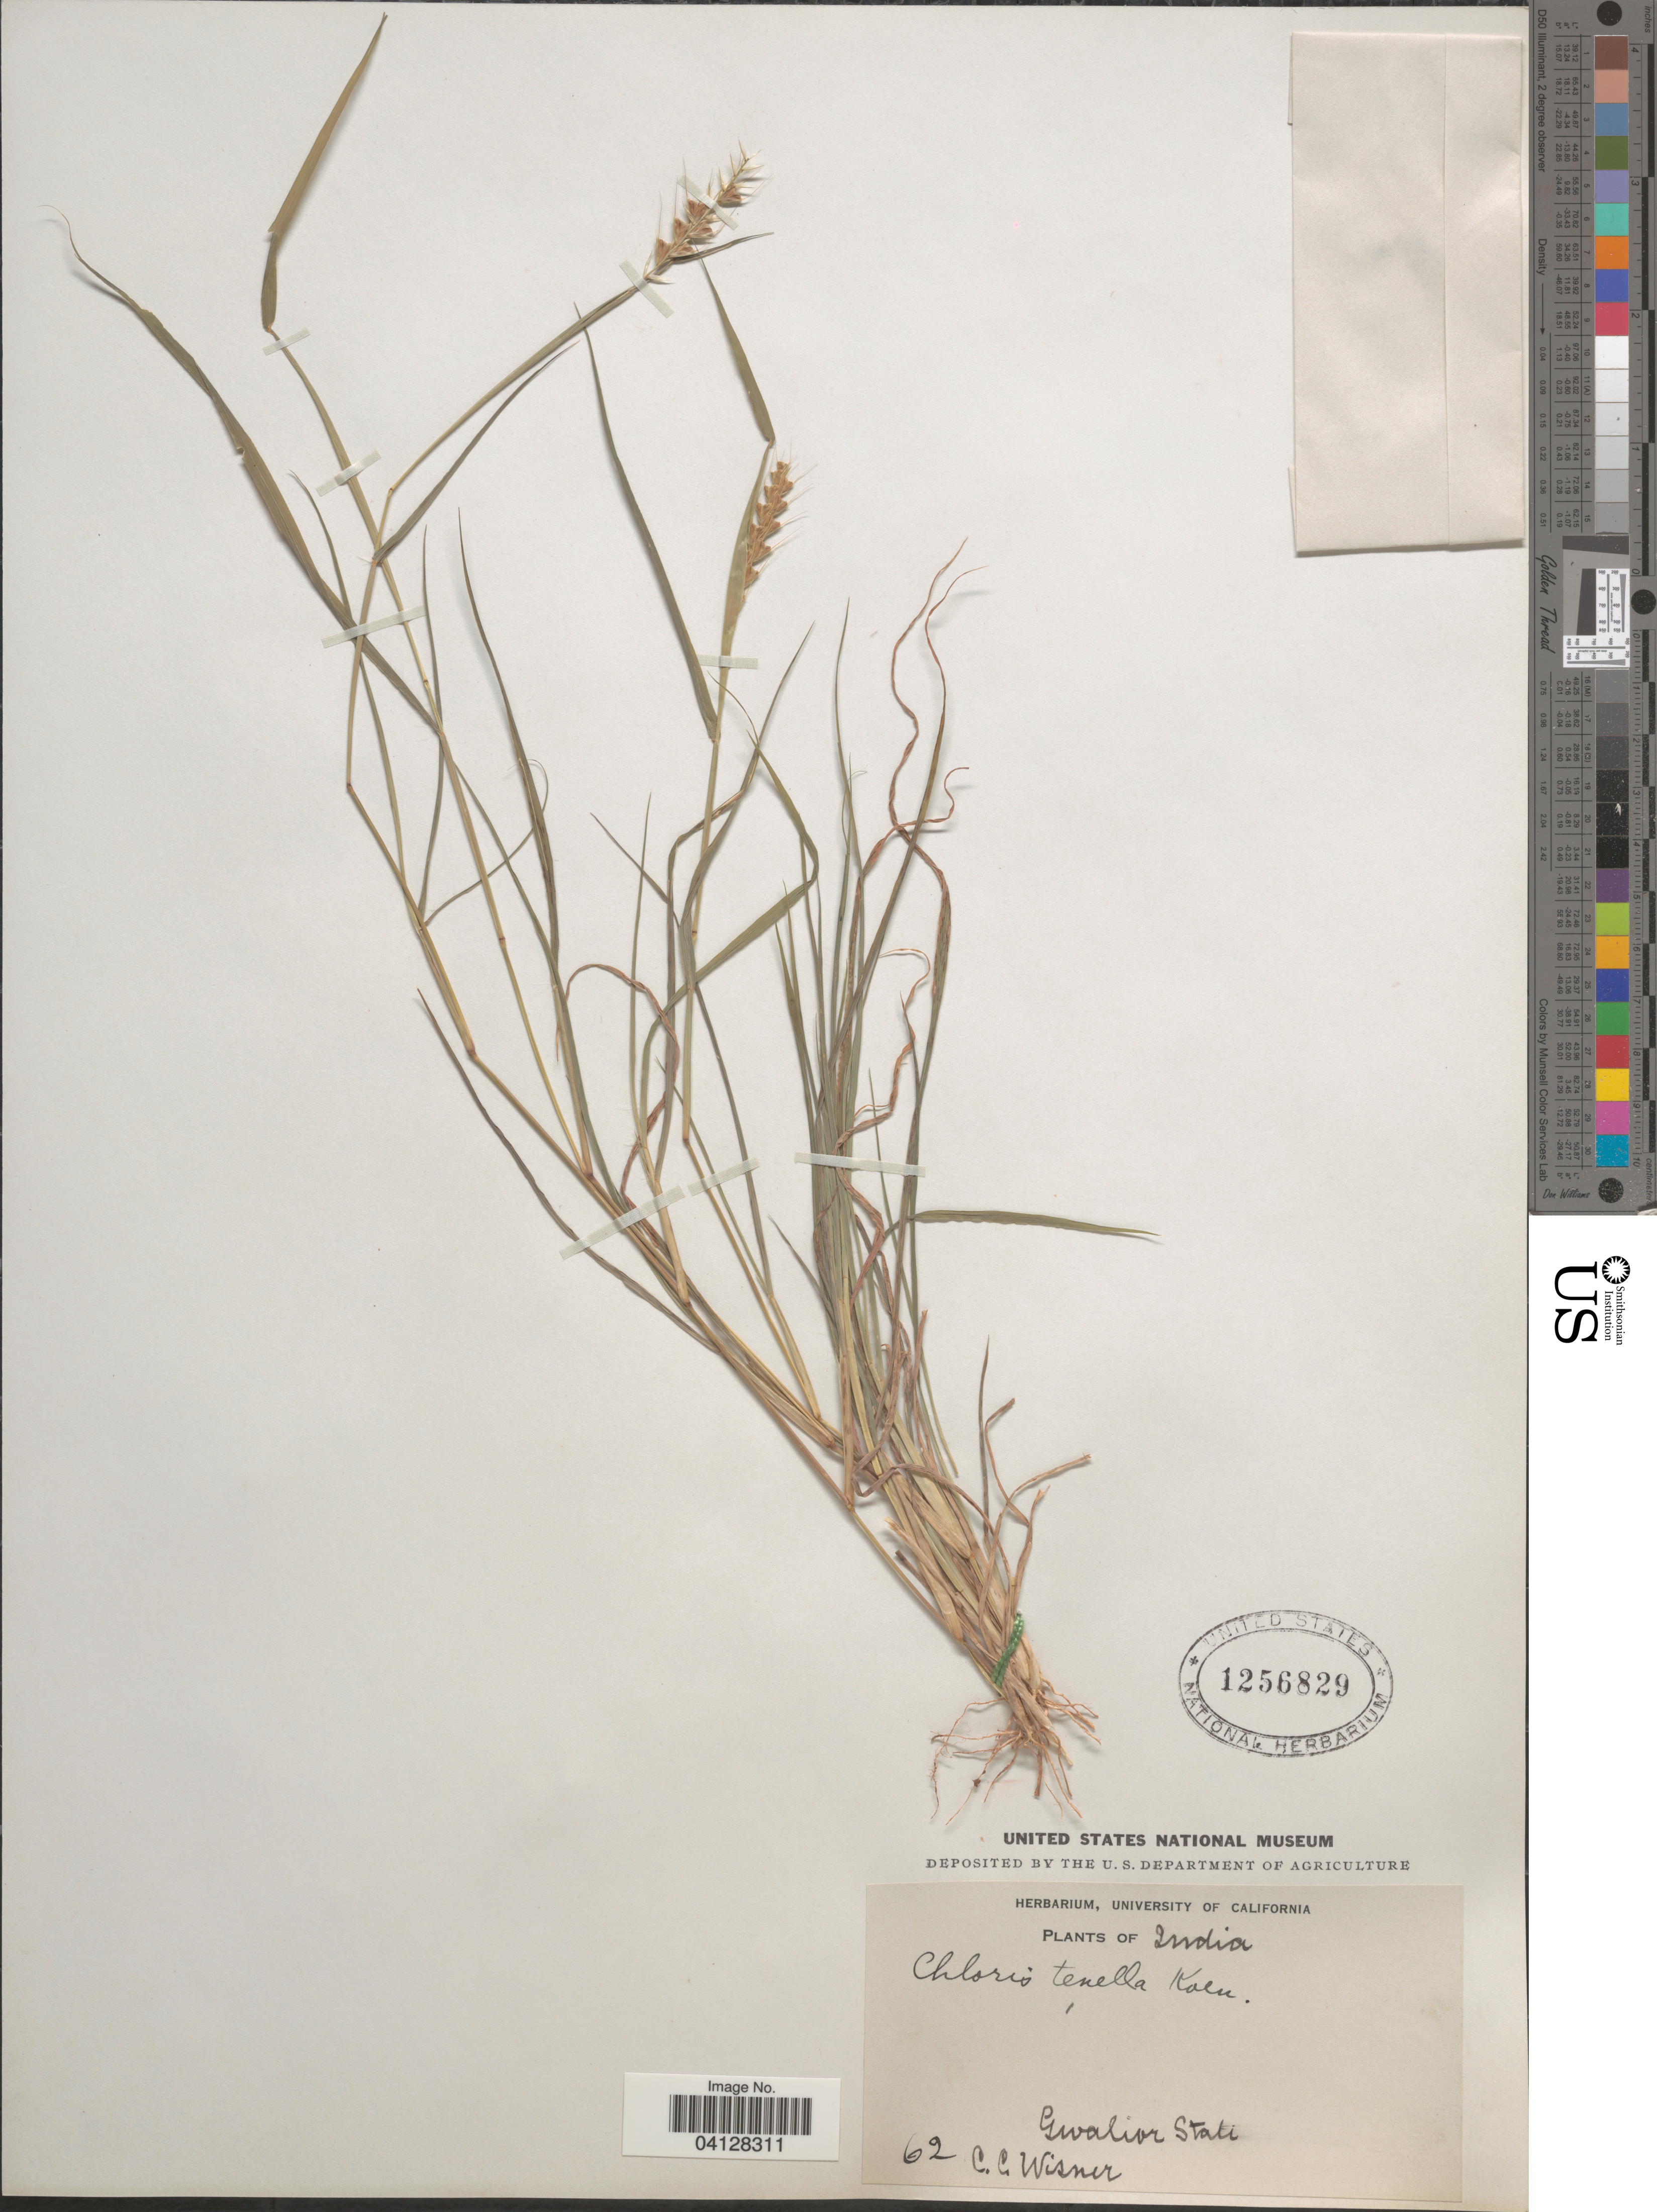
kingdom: Plantae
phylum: Tracheophyta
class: Liliopsida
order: Poales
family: Poaceae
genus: Chloris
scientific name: Chloris tenella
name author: J. Koenig ex Roxb.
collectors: C. Wisner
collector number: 62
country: India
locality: Gwalior State.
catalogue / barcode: US 1256829